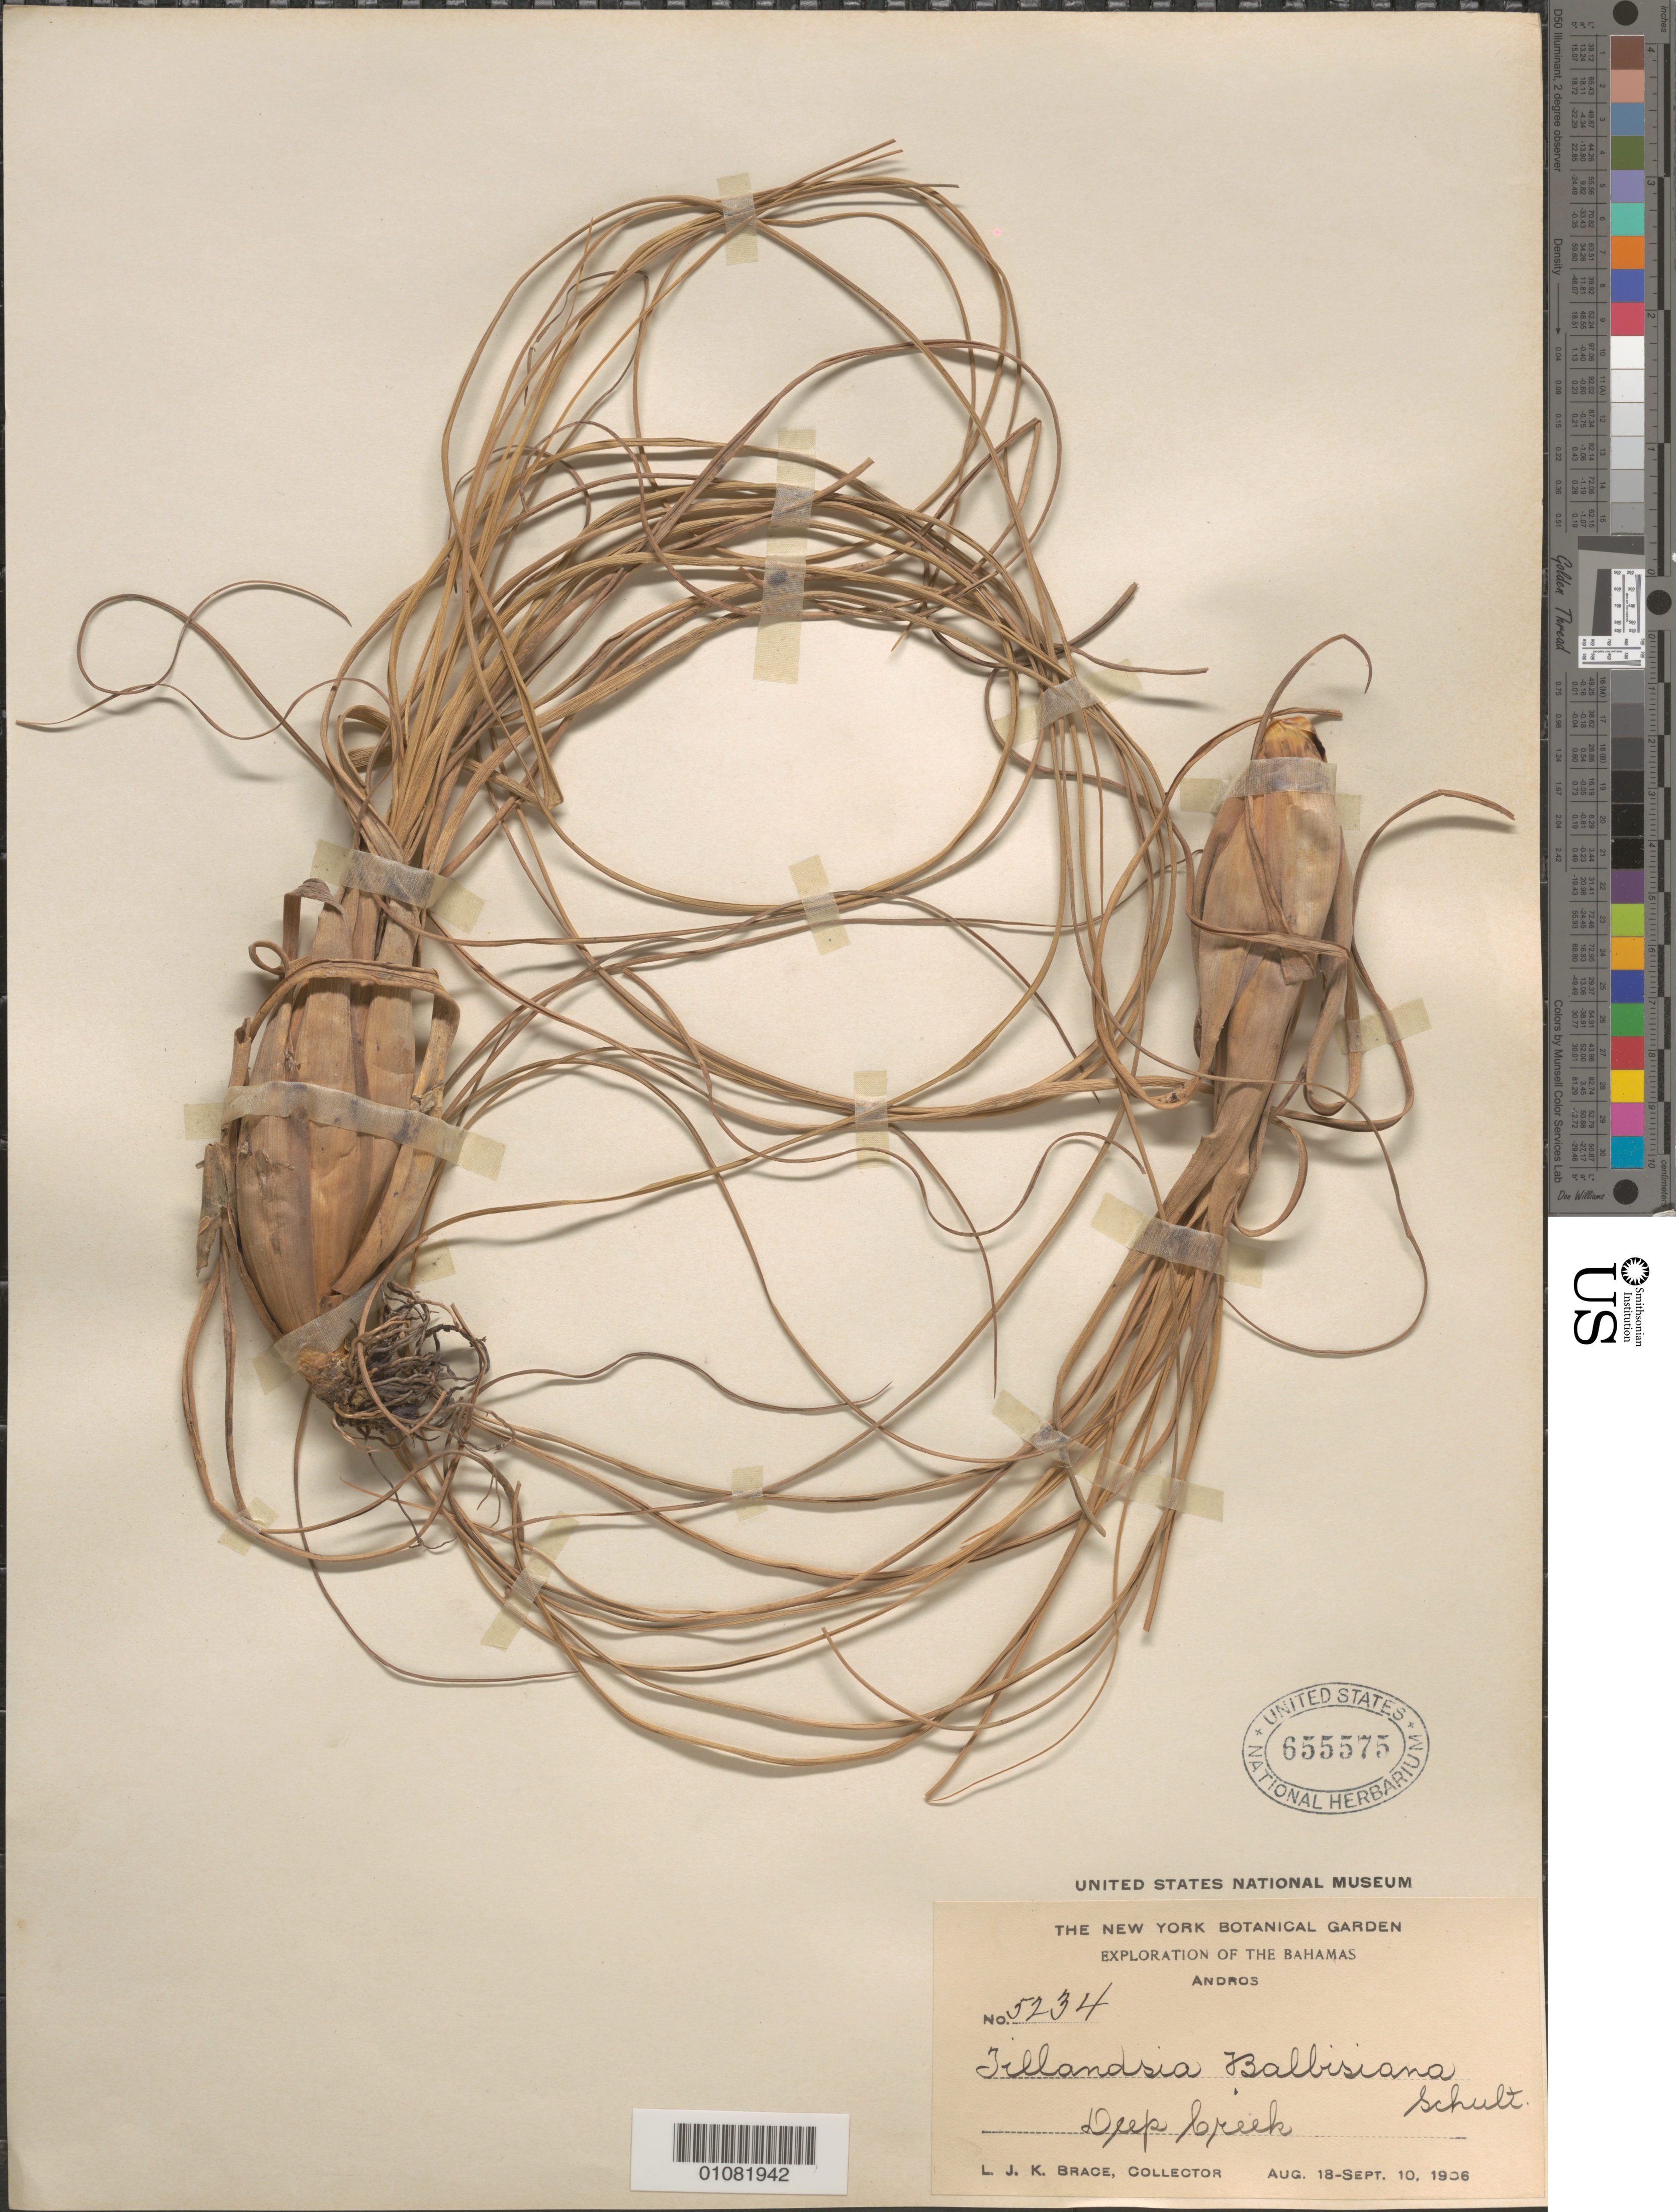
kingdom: Plantae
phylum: Tracheophyta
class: Liliopsida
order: Poales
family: Bromeliaceae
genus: Tillandsia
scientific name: Tillandsia balbisiana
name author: Schult. f.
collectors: L. J. K. Brace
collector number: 5234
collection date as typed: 18 Aug 1906 to 10 Sep 1906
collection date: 1906-08-18/1906-09-10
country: Bahamas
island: Andros I.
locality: Deep Creek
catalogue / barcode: US 655575